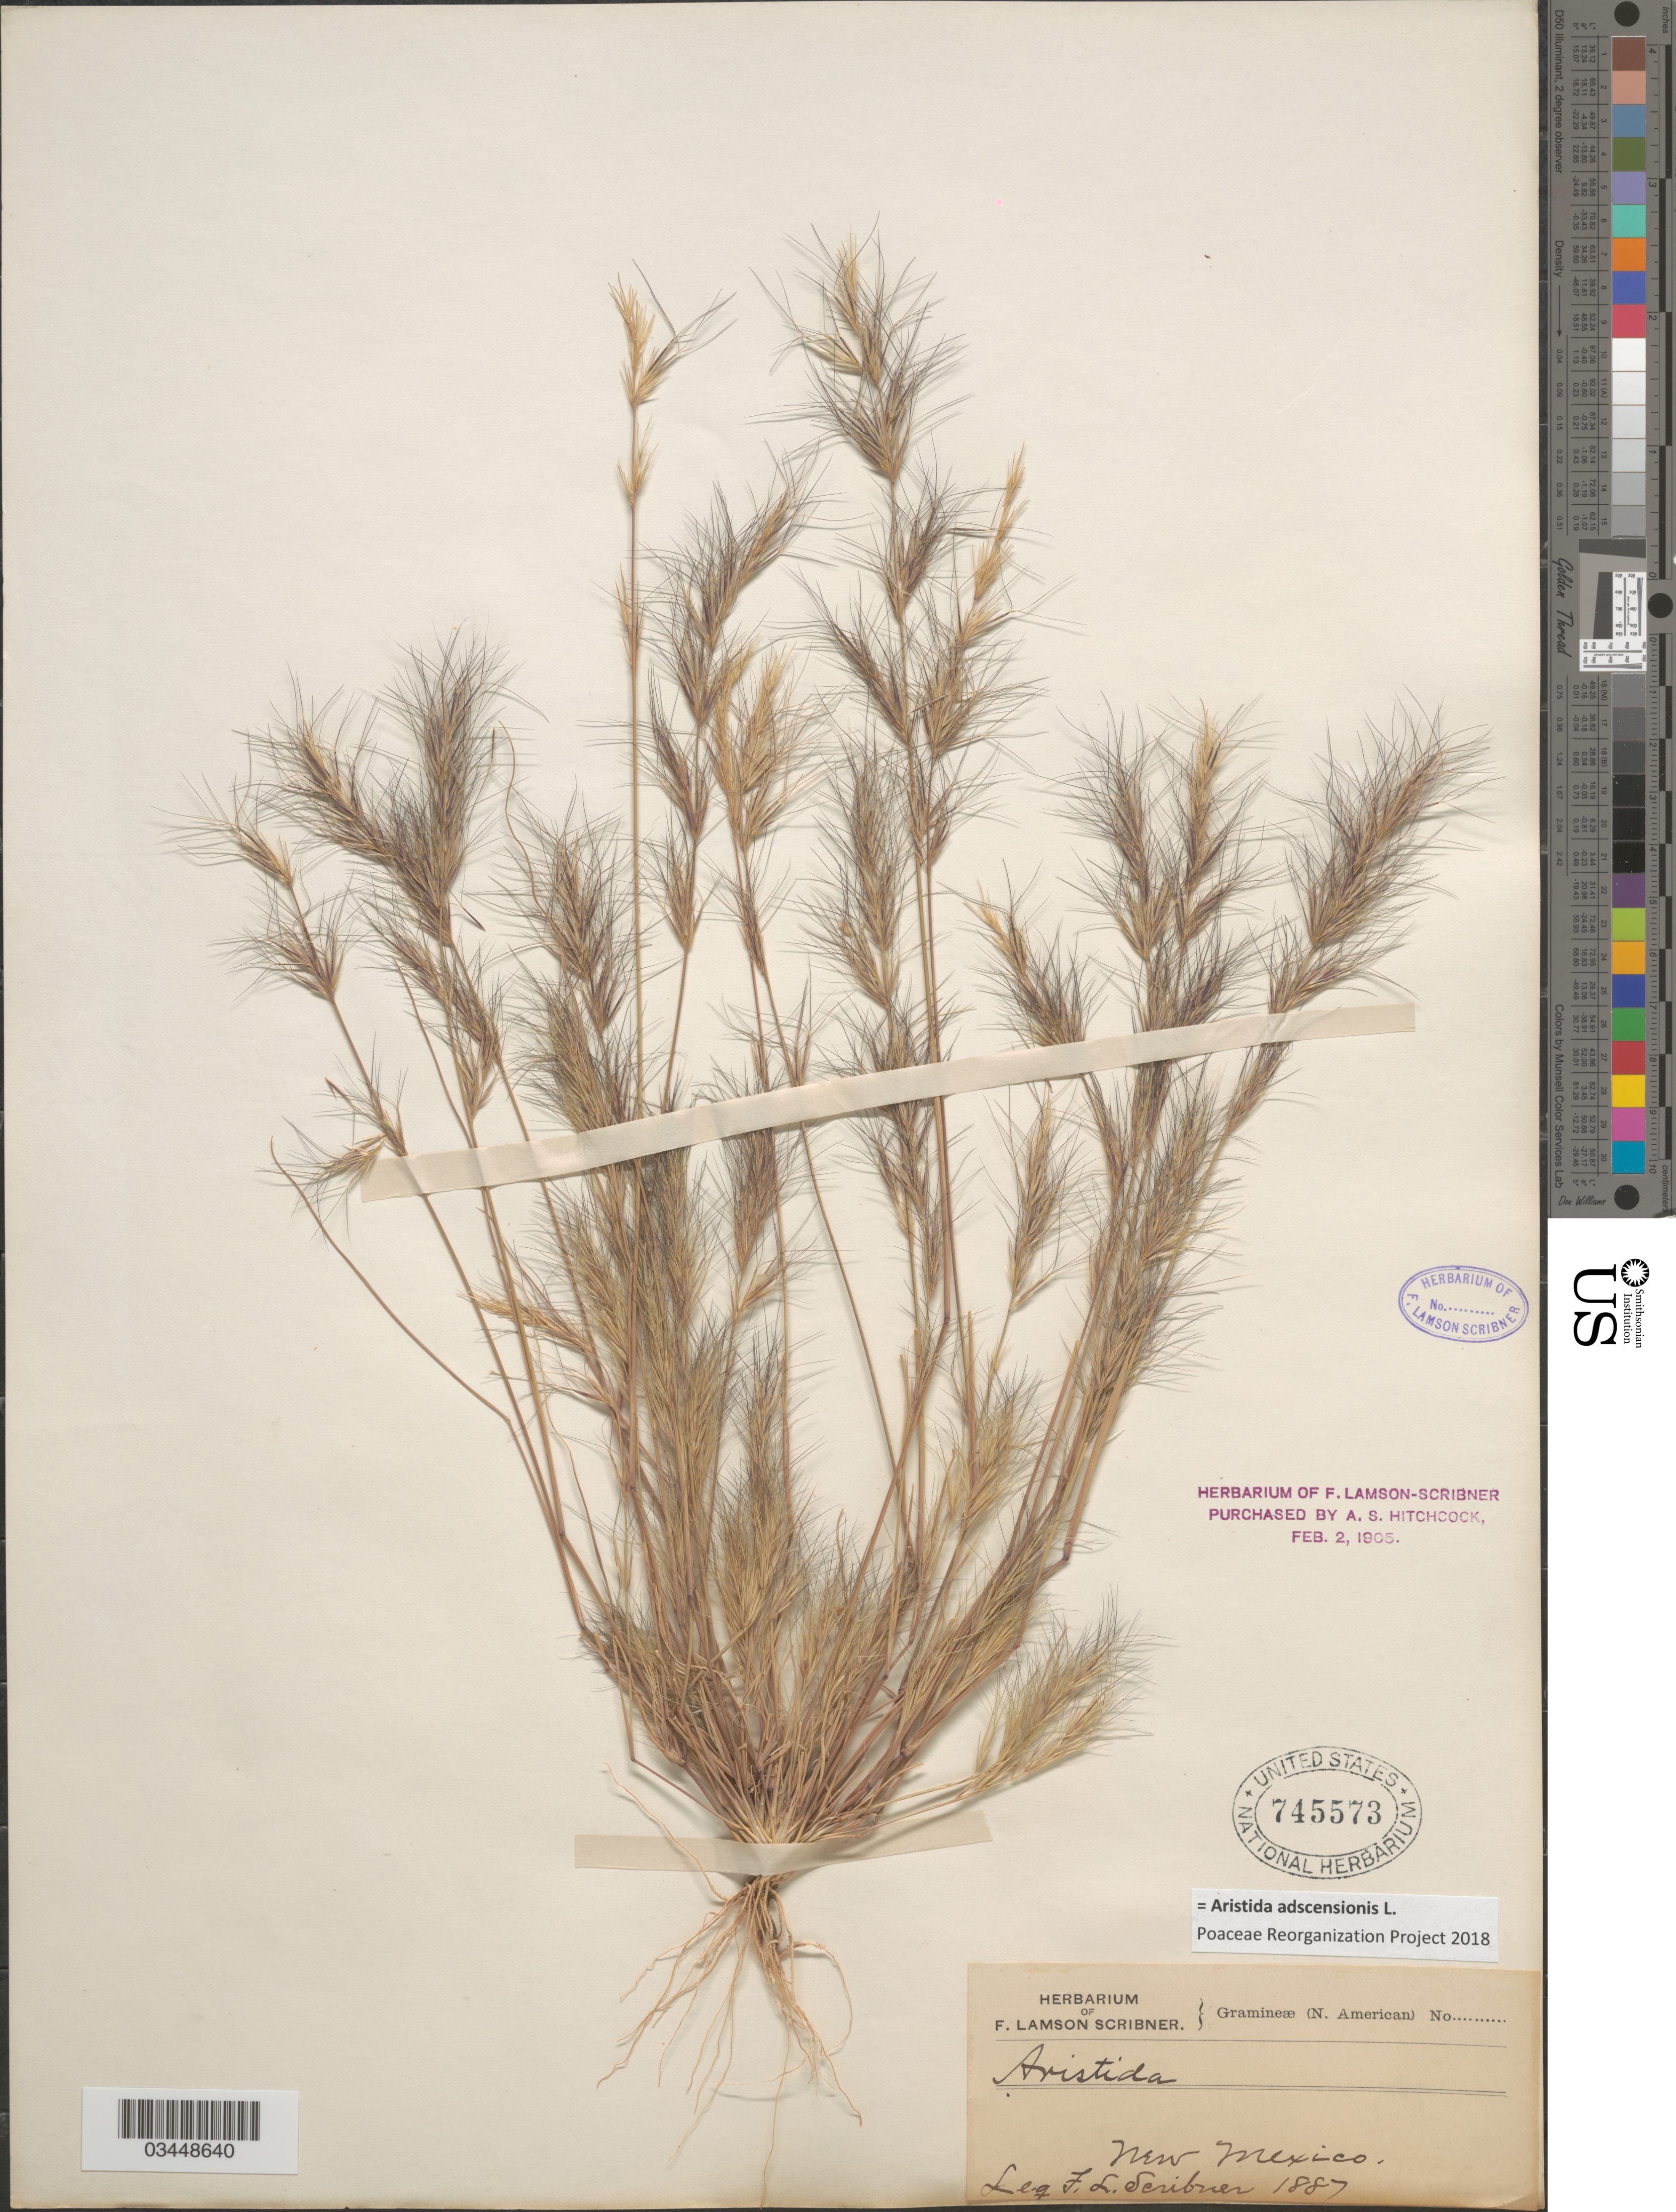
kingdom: Plantae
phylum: Tracheophyta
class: Liliopsida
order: Poales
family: Poaceae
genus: Aristida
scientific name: Aristida adscensionis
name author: L.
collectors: F. Lamson-Scribner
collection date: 1887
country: United States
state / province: New Mexico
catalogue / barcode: US 745573